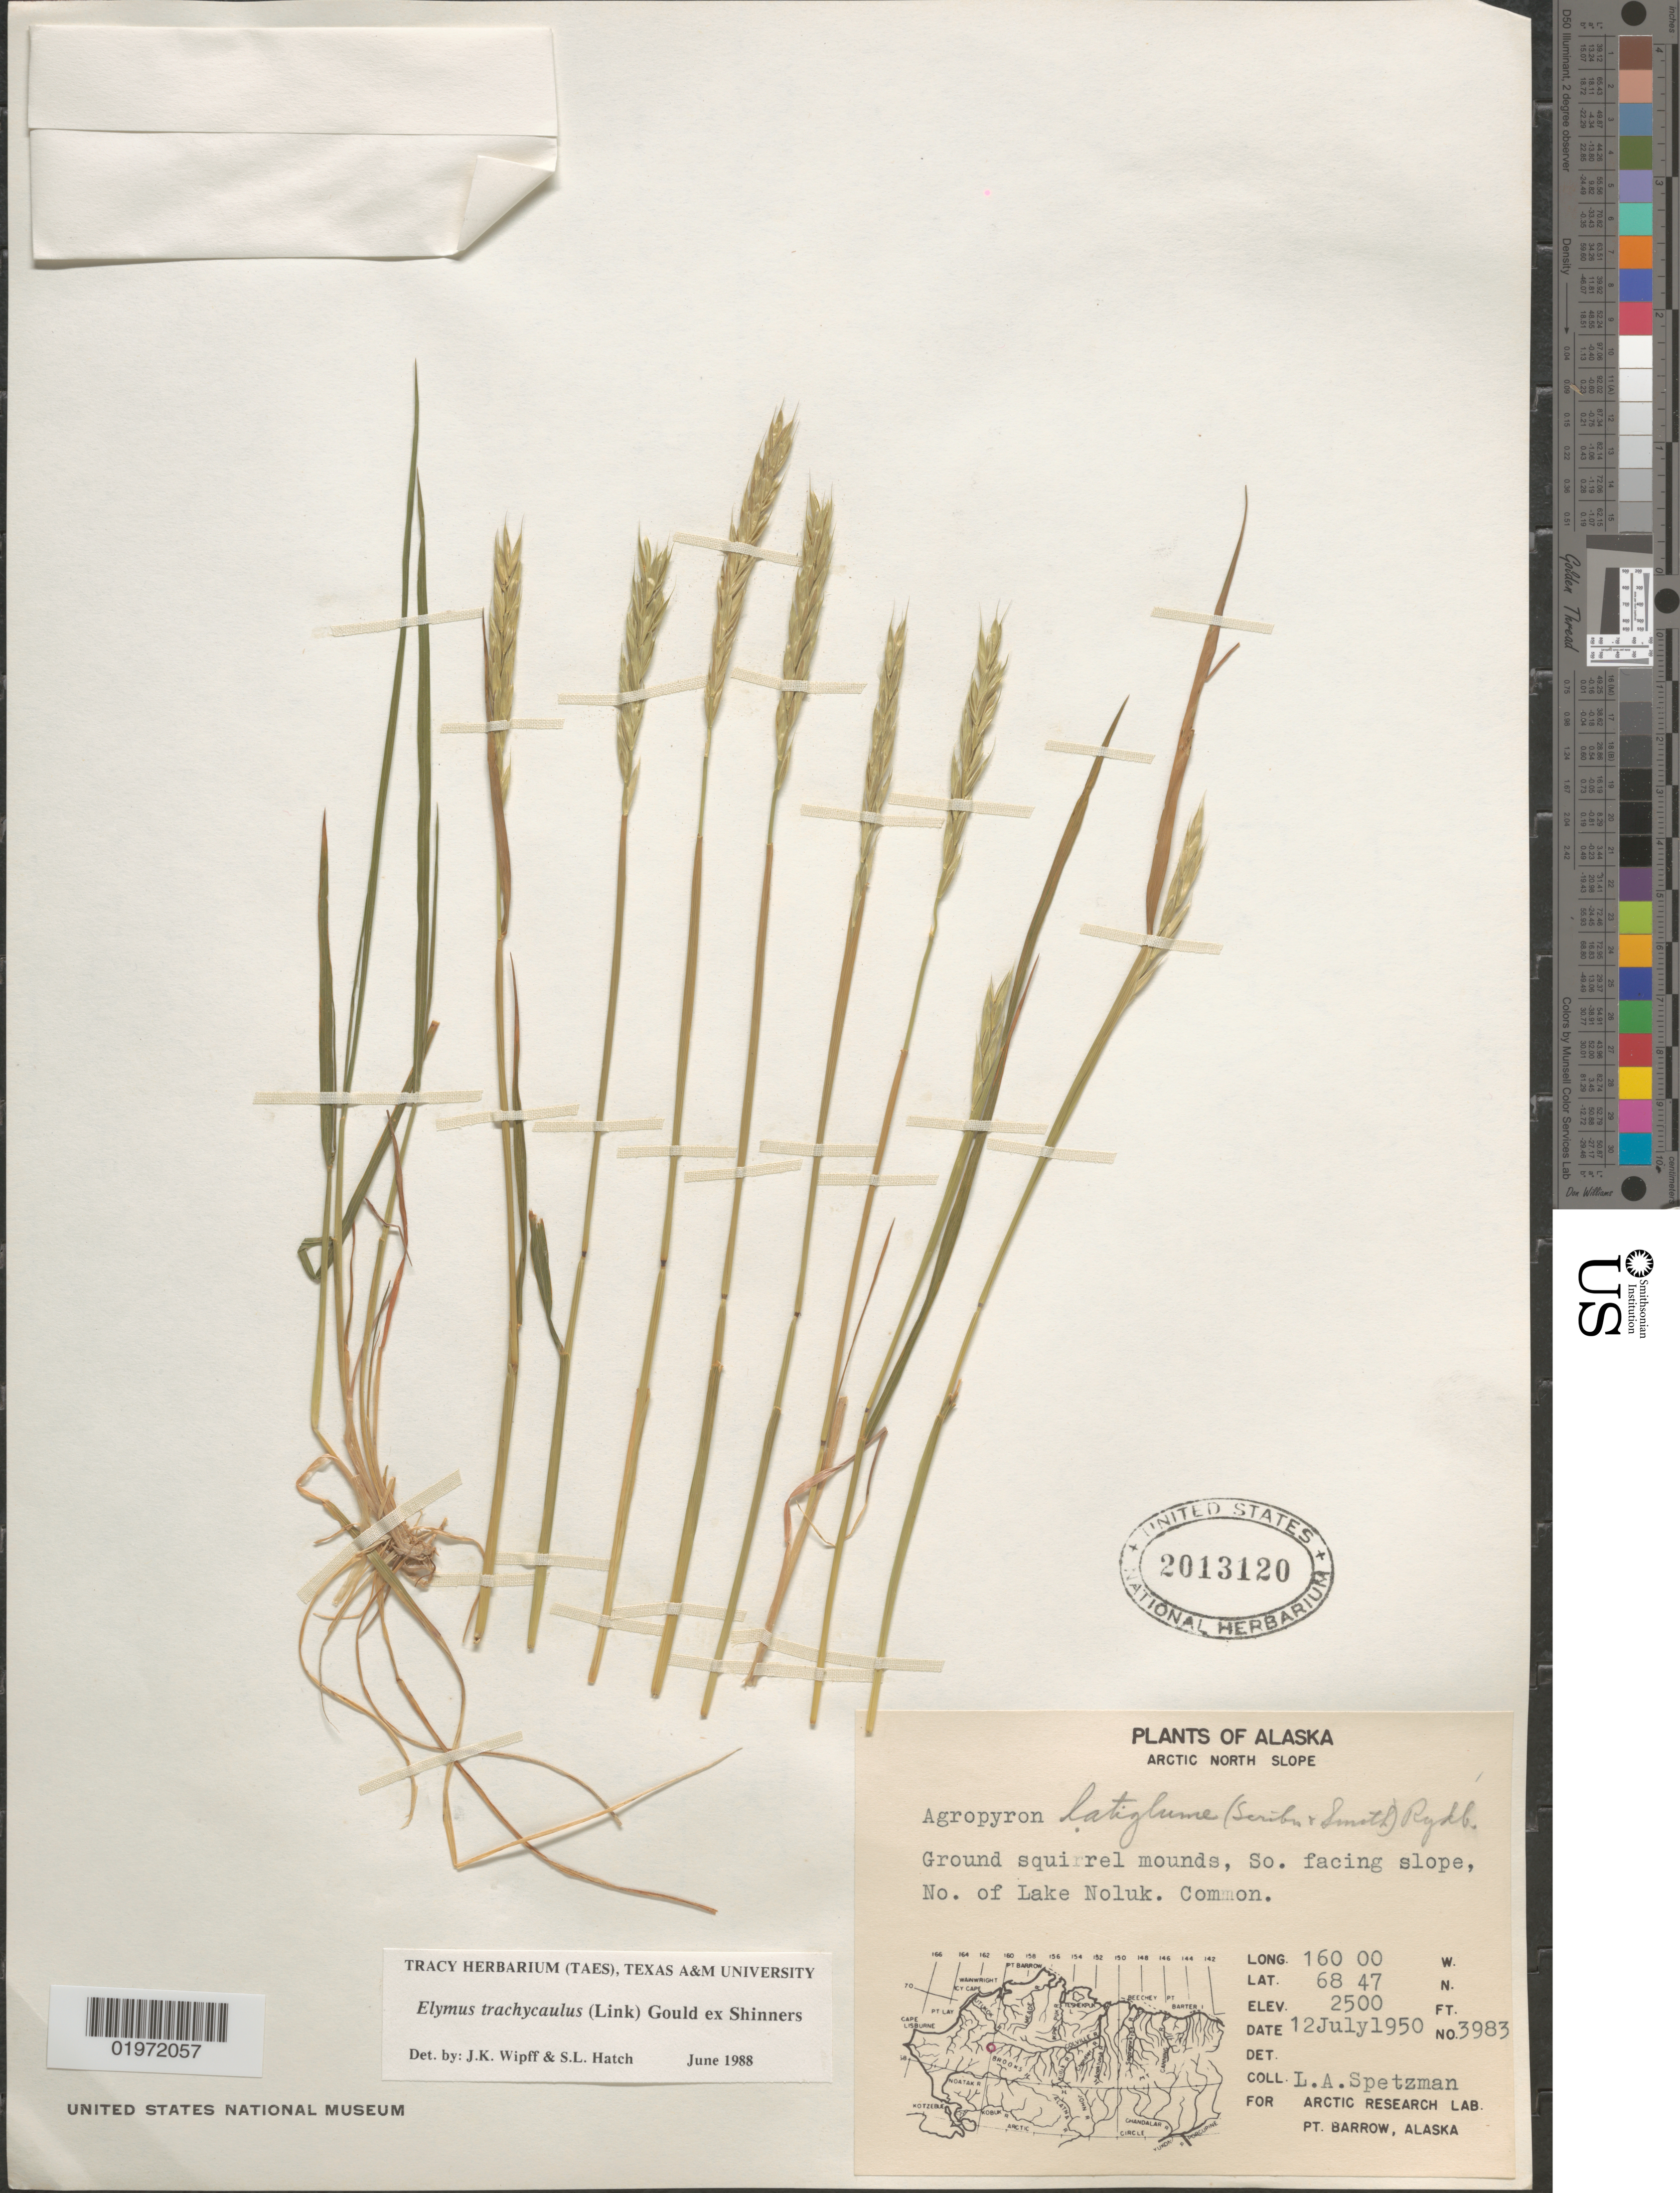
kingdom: Plantae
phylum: Tracheophyta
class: Liliopsida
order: Poales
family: Poaceae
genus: Elymus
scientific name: Elymus trachycaulus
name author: (Link) Gould ex Shinners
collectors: L. Spetzman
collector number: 3983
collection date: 1950-07-12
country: United States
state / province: Alaska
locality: Arctic North Slope. Ground squirrel mounds, So. facing slope, No. of Lake Noluk. Arctic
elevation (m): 762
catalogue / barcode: US 2013120